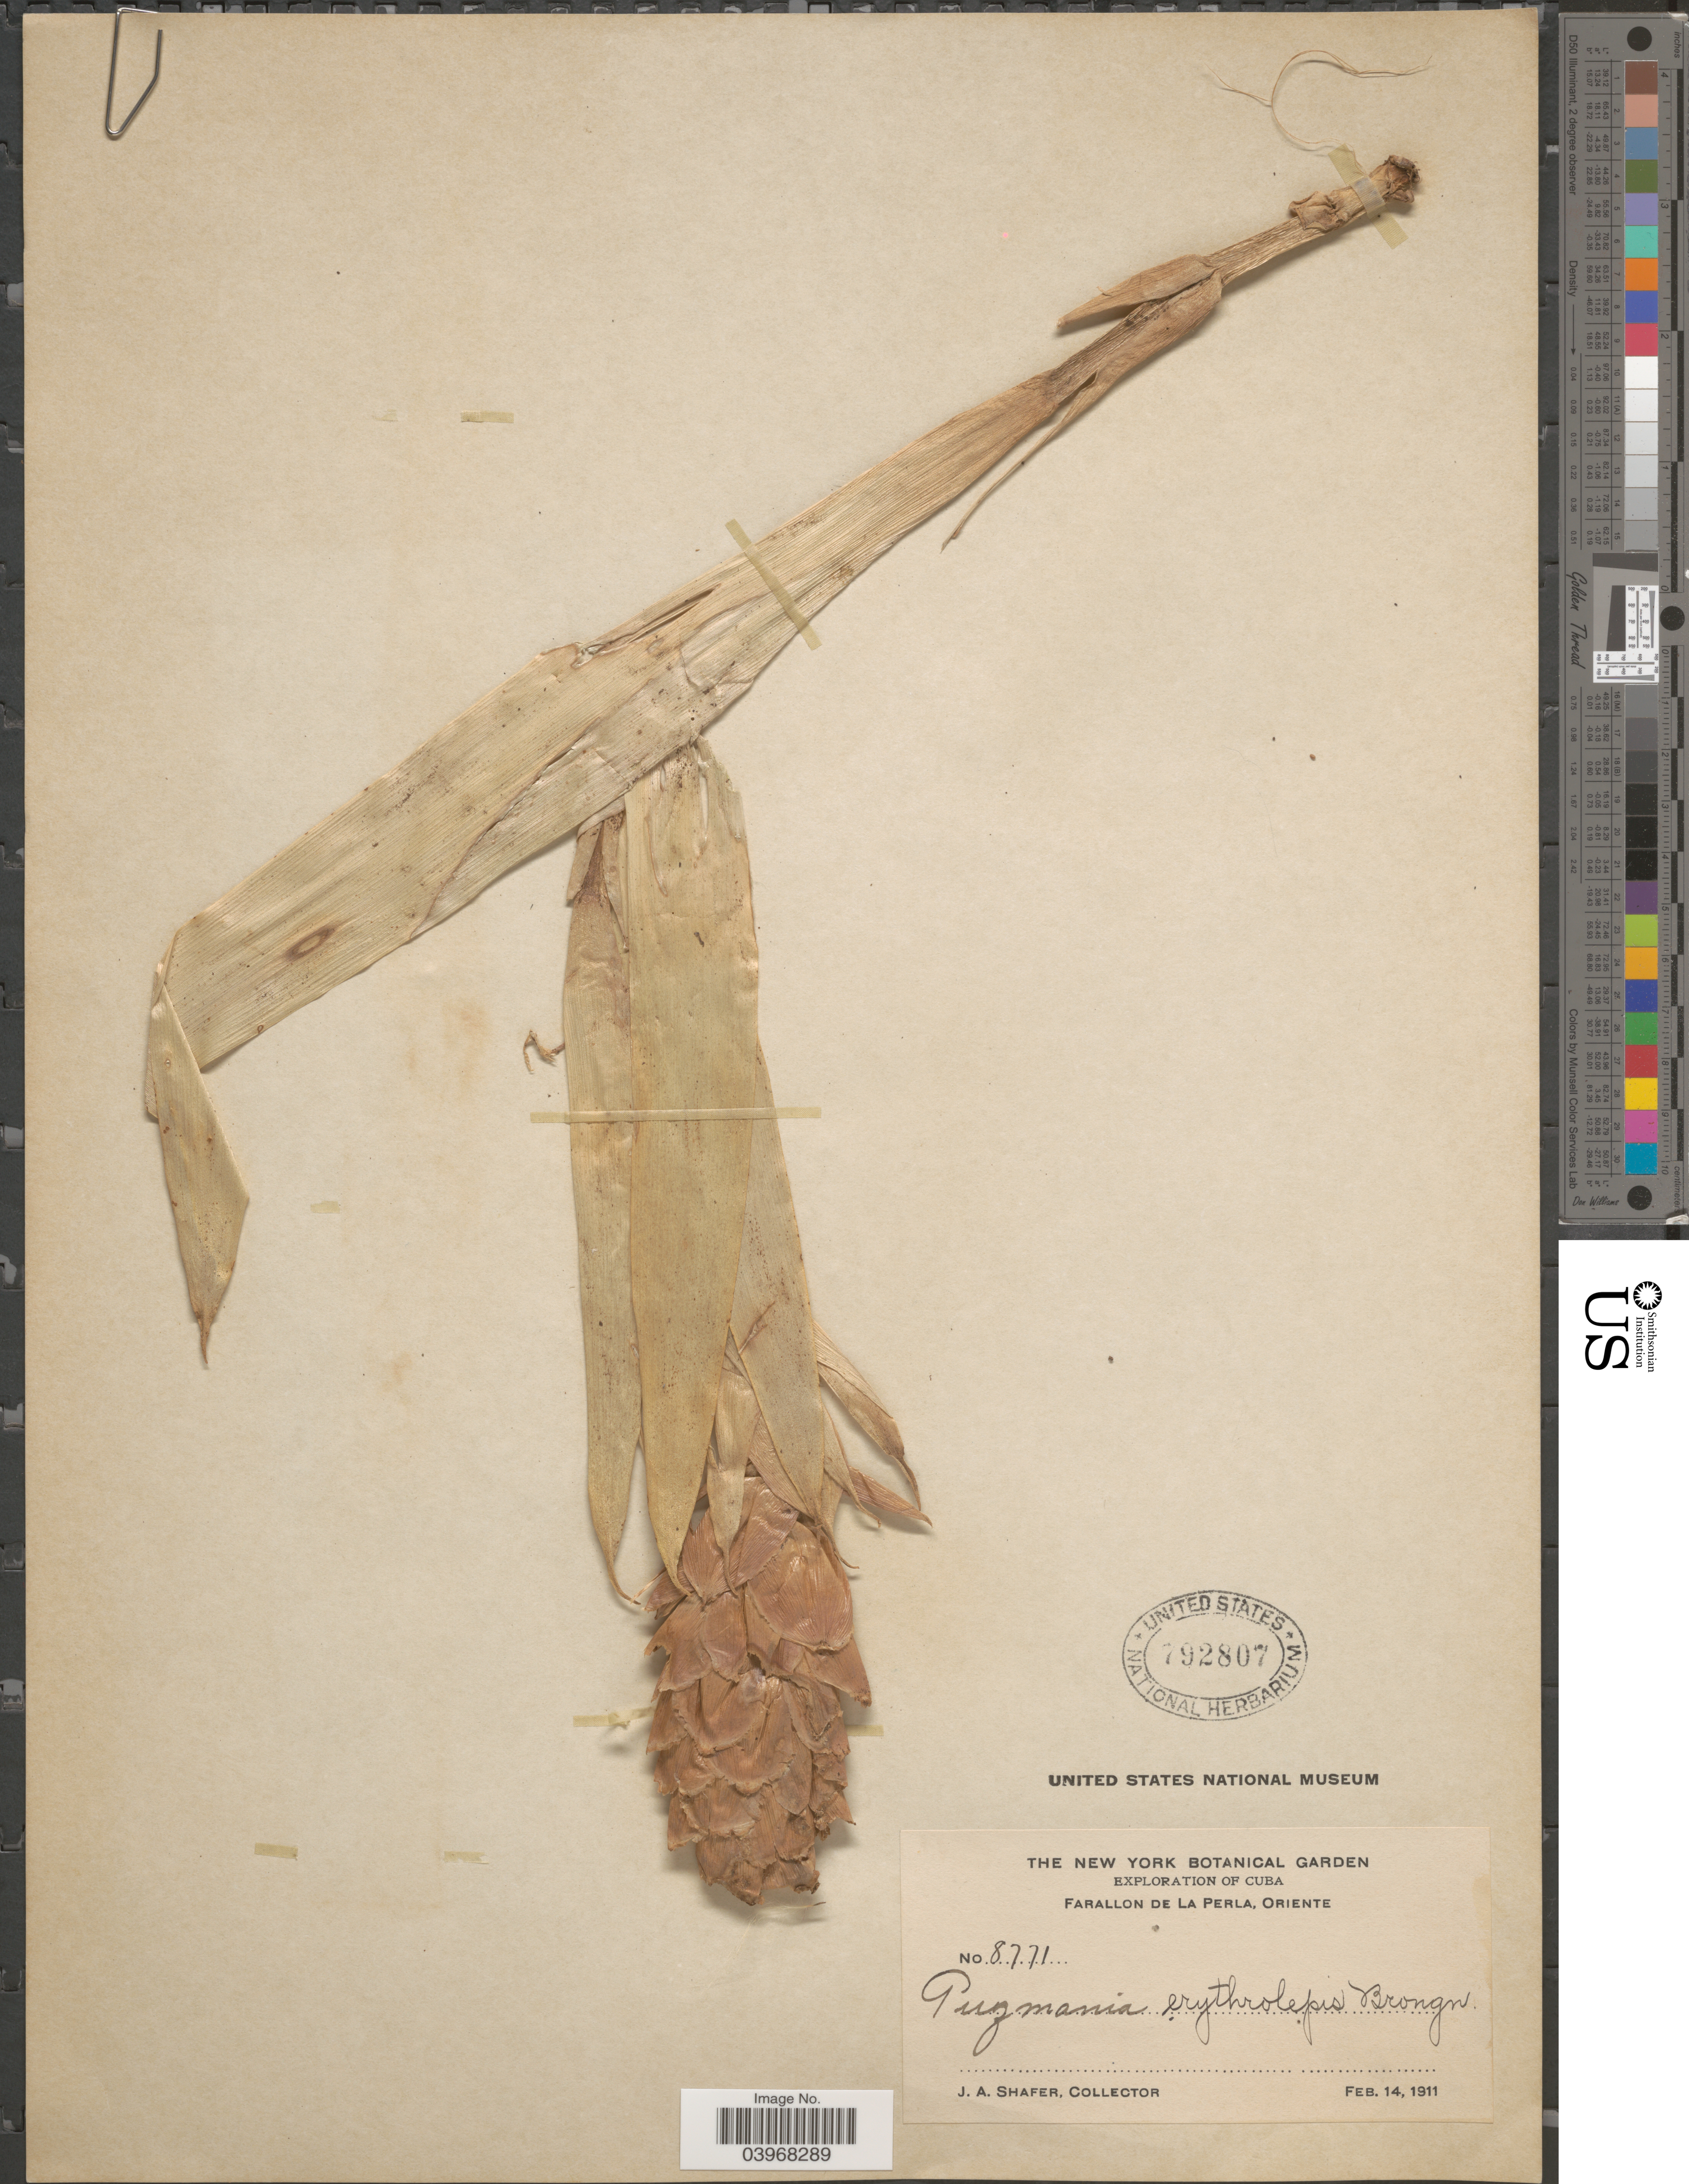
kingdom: Plantae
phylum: Tracheophyta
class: Liliopsida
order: Poales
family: Bromeliaceae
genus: Guzmania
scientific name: Guzmania erythrolepis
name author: Brongn. ex Planch.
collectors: J. A. Shafer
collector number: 8771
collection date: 1911-02-14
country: Cuba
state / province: Oriente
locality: Farallon de La Perla.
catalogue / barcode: US 792807